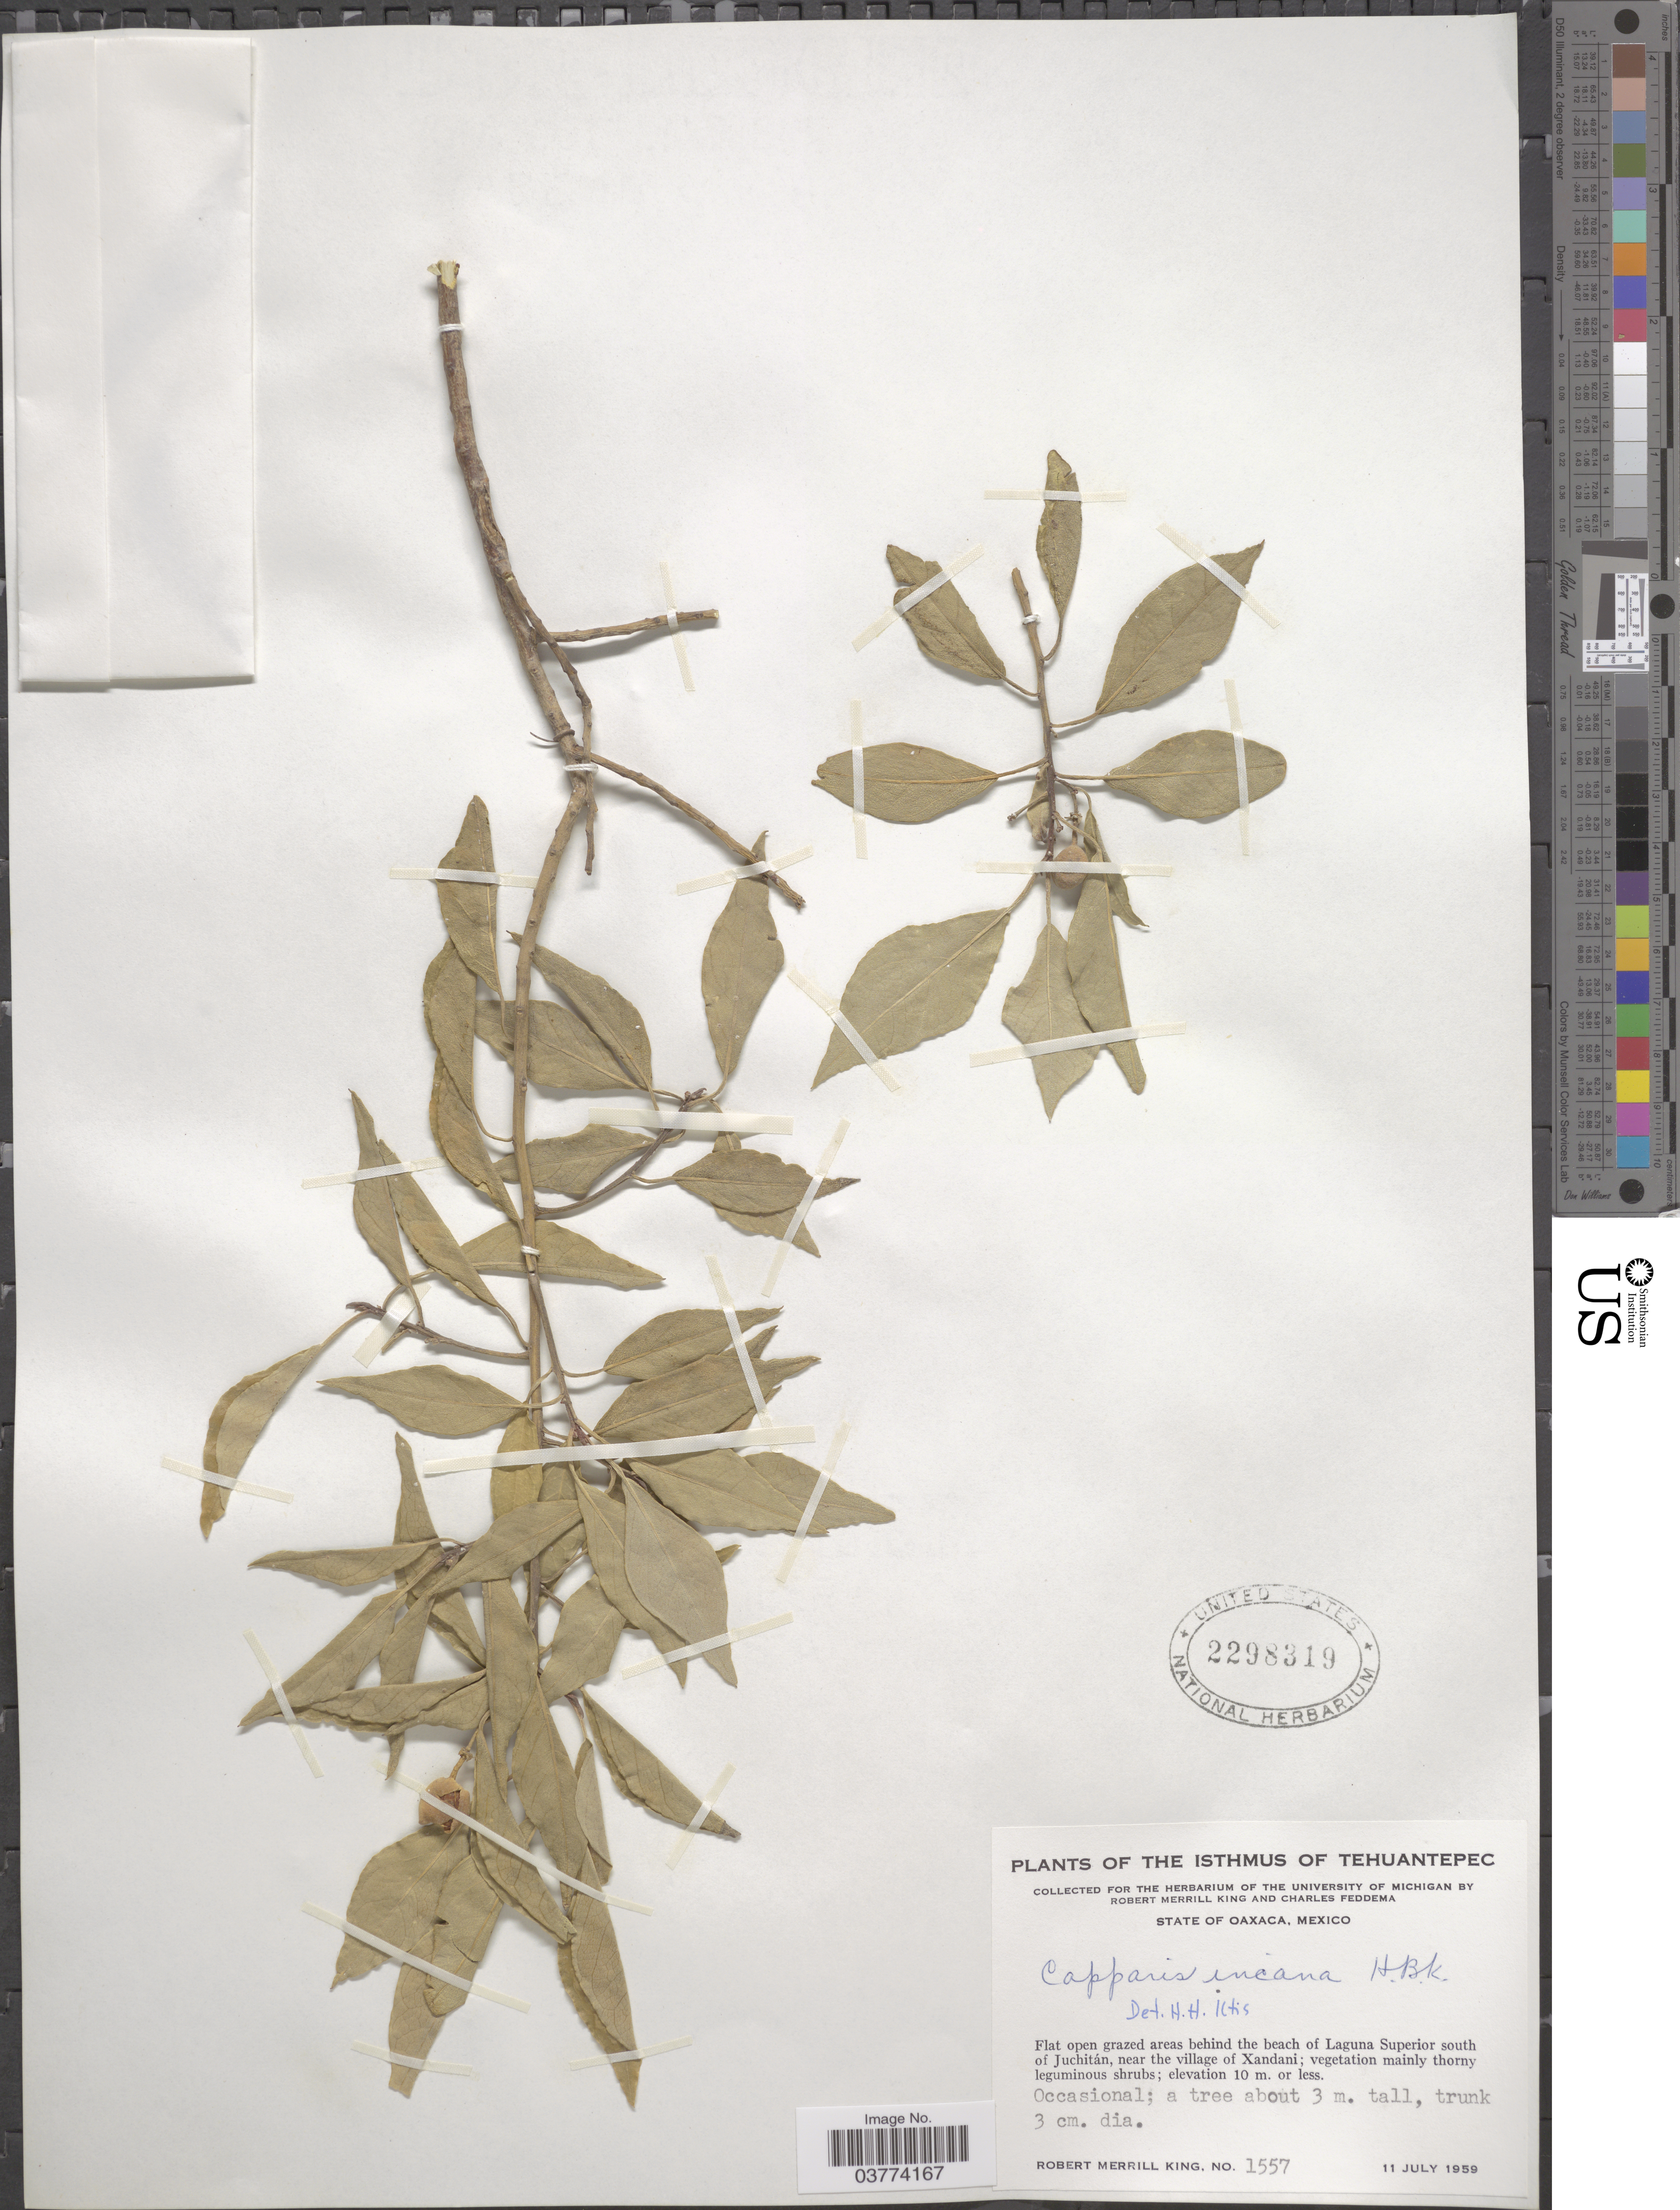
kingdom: Plantae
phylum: Tracheophyta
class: Magnoliopsida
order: Brassicales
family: Capparaceae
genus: Quadrella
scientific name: Quadrella incana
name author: (Kunth) Iltis & Cornejo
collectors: R. M. King & C. Feddema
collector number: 1557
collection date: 1959-07-11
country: Mexico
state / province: Oaxaca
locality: The Isthmus of Tehuantepec. Flat open grazed areas behind the beach of Laguna Superior south of Juchitán, near the village of Xandani.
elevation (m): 10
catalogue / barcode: US 2298319